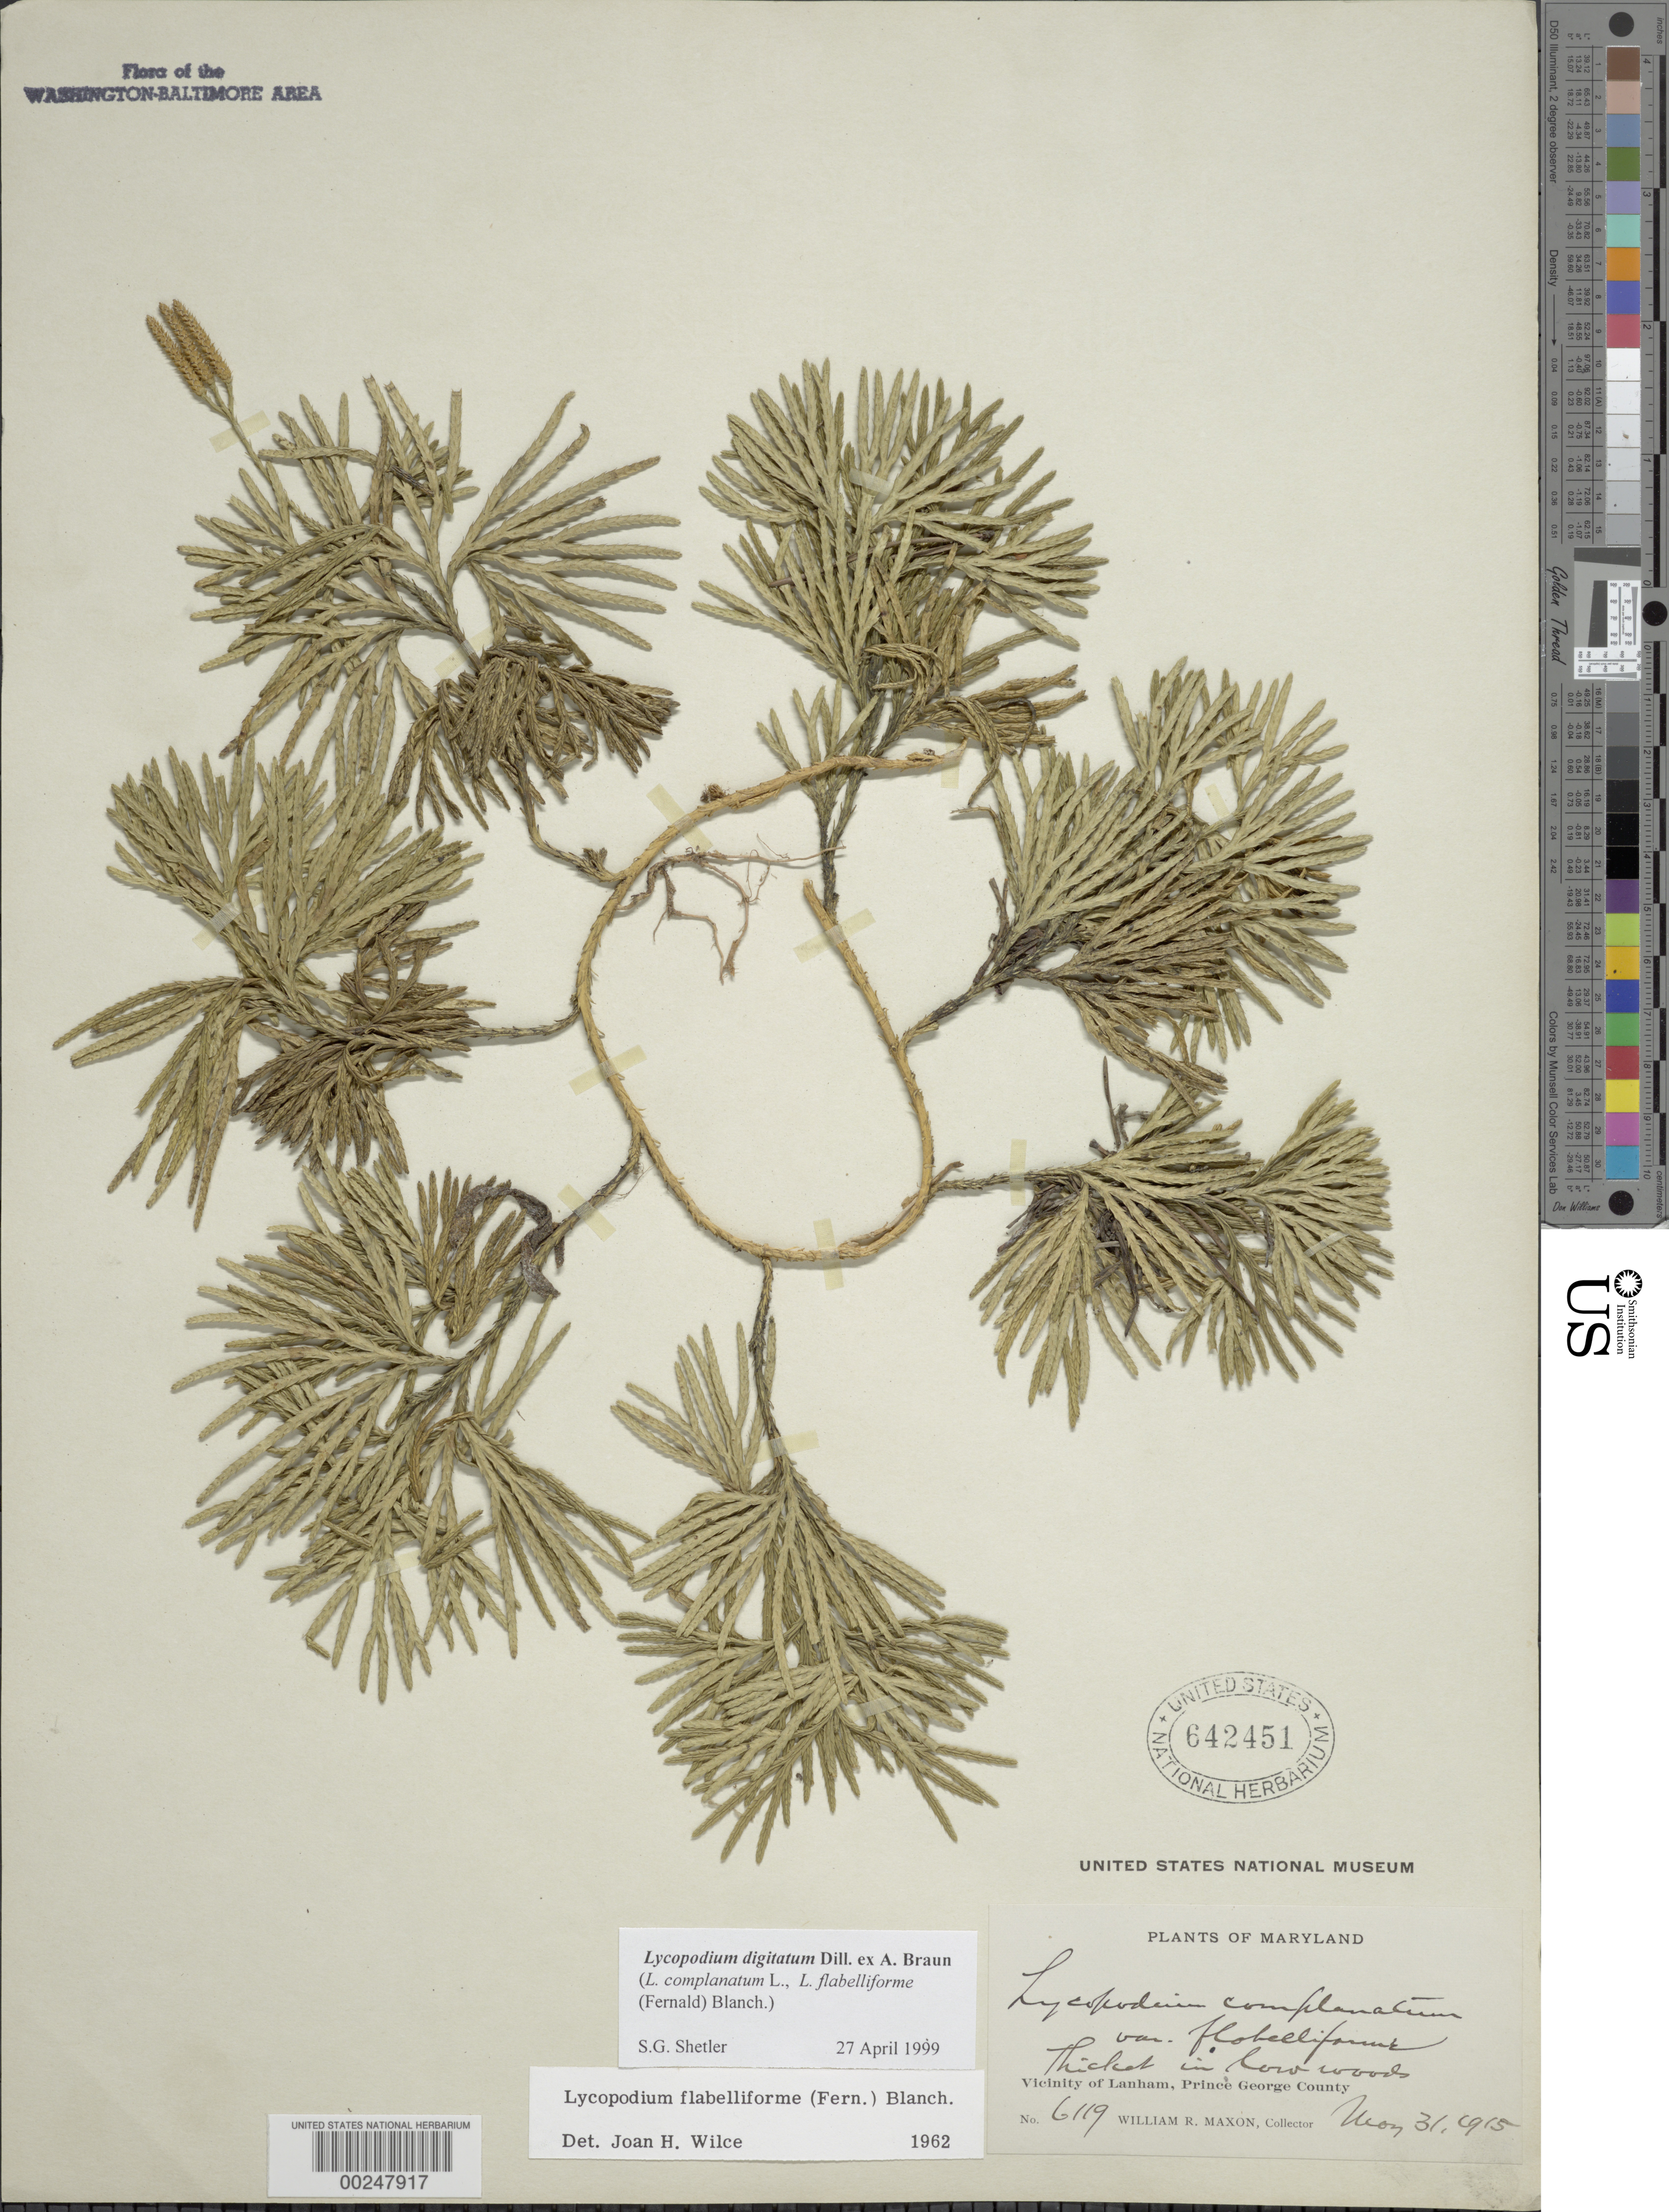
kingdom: Plantae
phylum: Tracheophyta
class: Lycopodiopsida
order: Lycopodiales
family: Lycopodiaceae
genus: Diphasiastrum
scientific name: Diphasiastrum digitatum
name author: (Dill. ex A. Braun) Holub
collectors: W. R. Maxon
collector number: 6119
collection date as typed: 31 --- 1915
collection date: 1915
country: United States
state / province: Maryland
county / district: Prince George's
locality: Lanham vicinity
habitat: Thicket in low woods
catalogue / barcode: US 642451